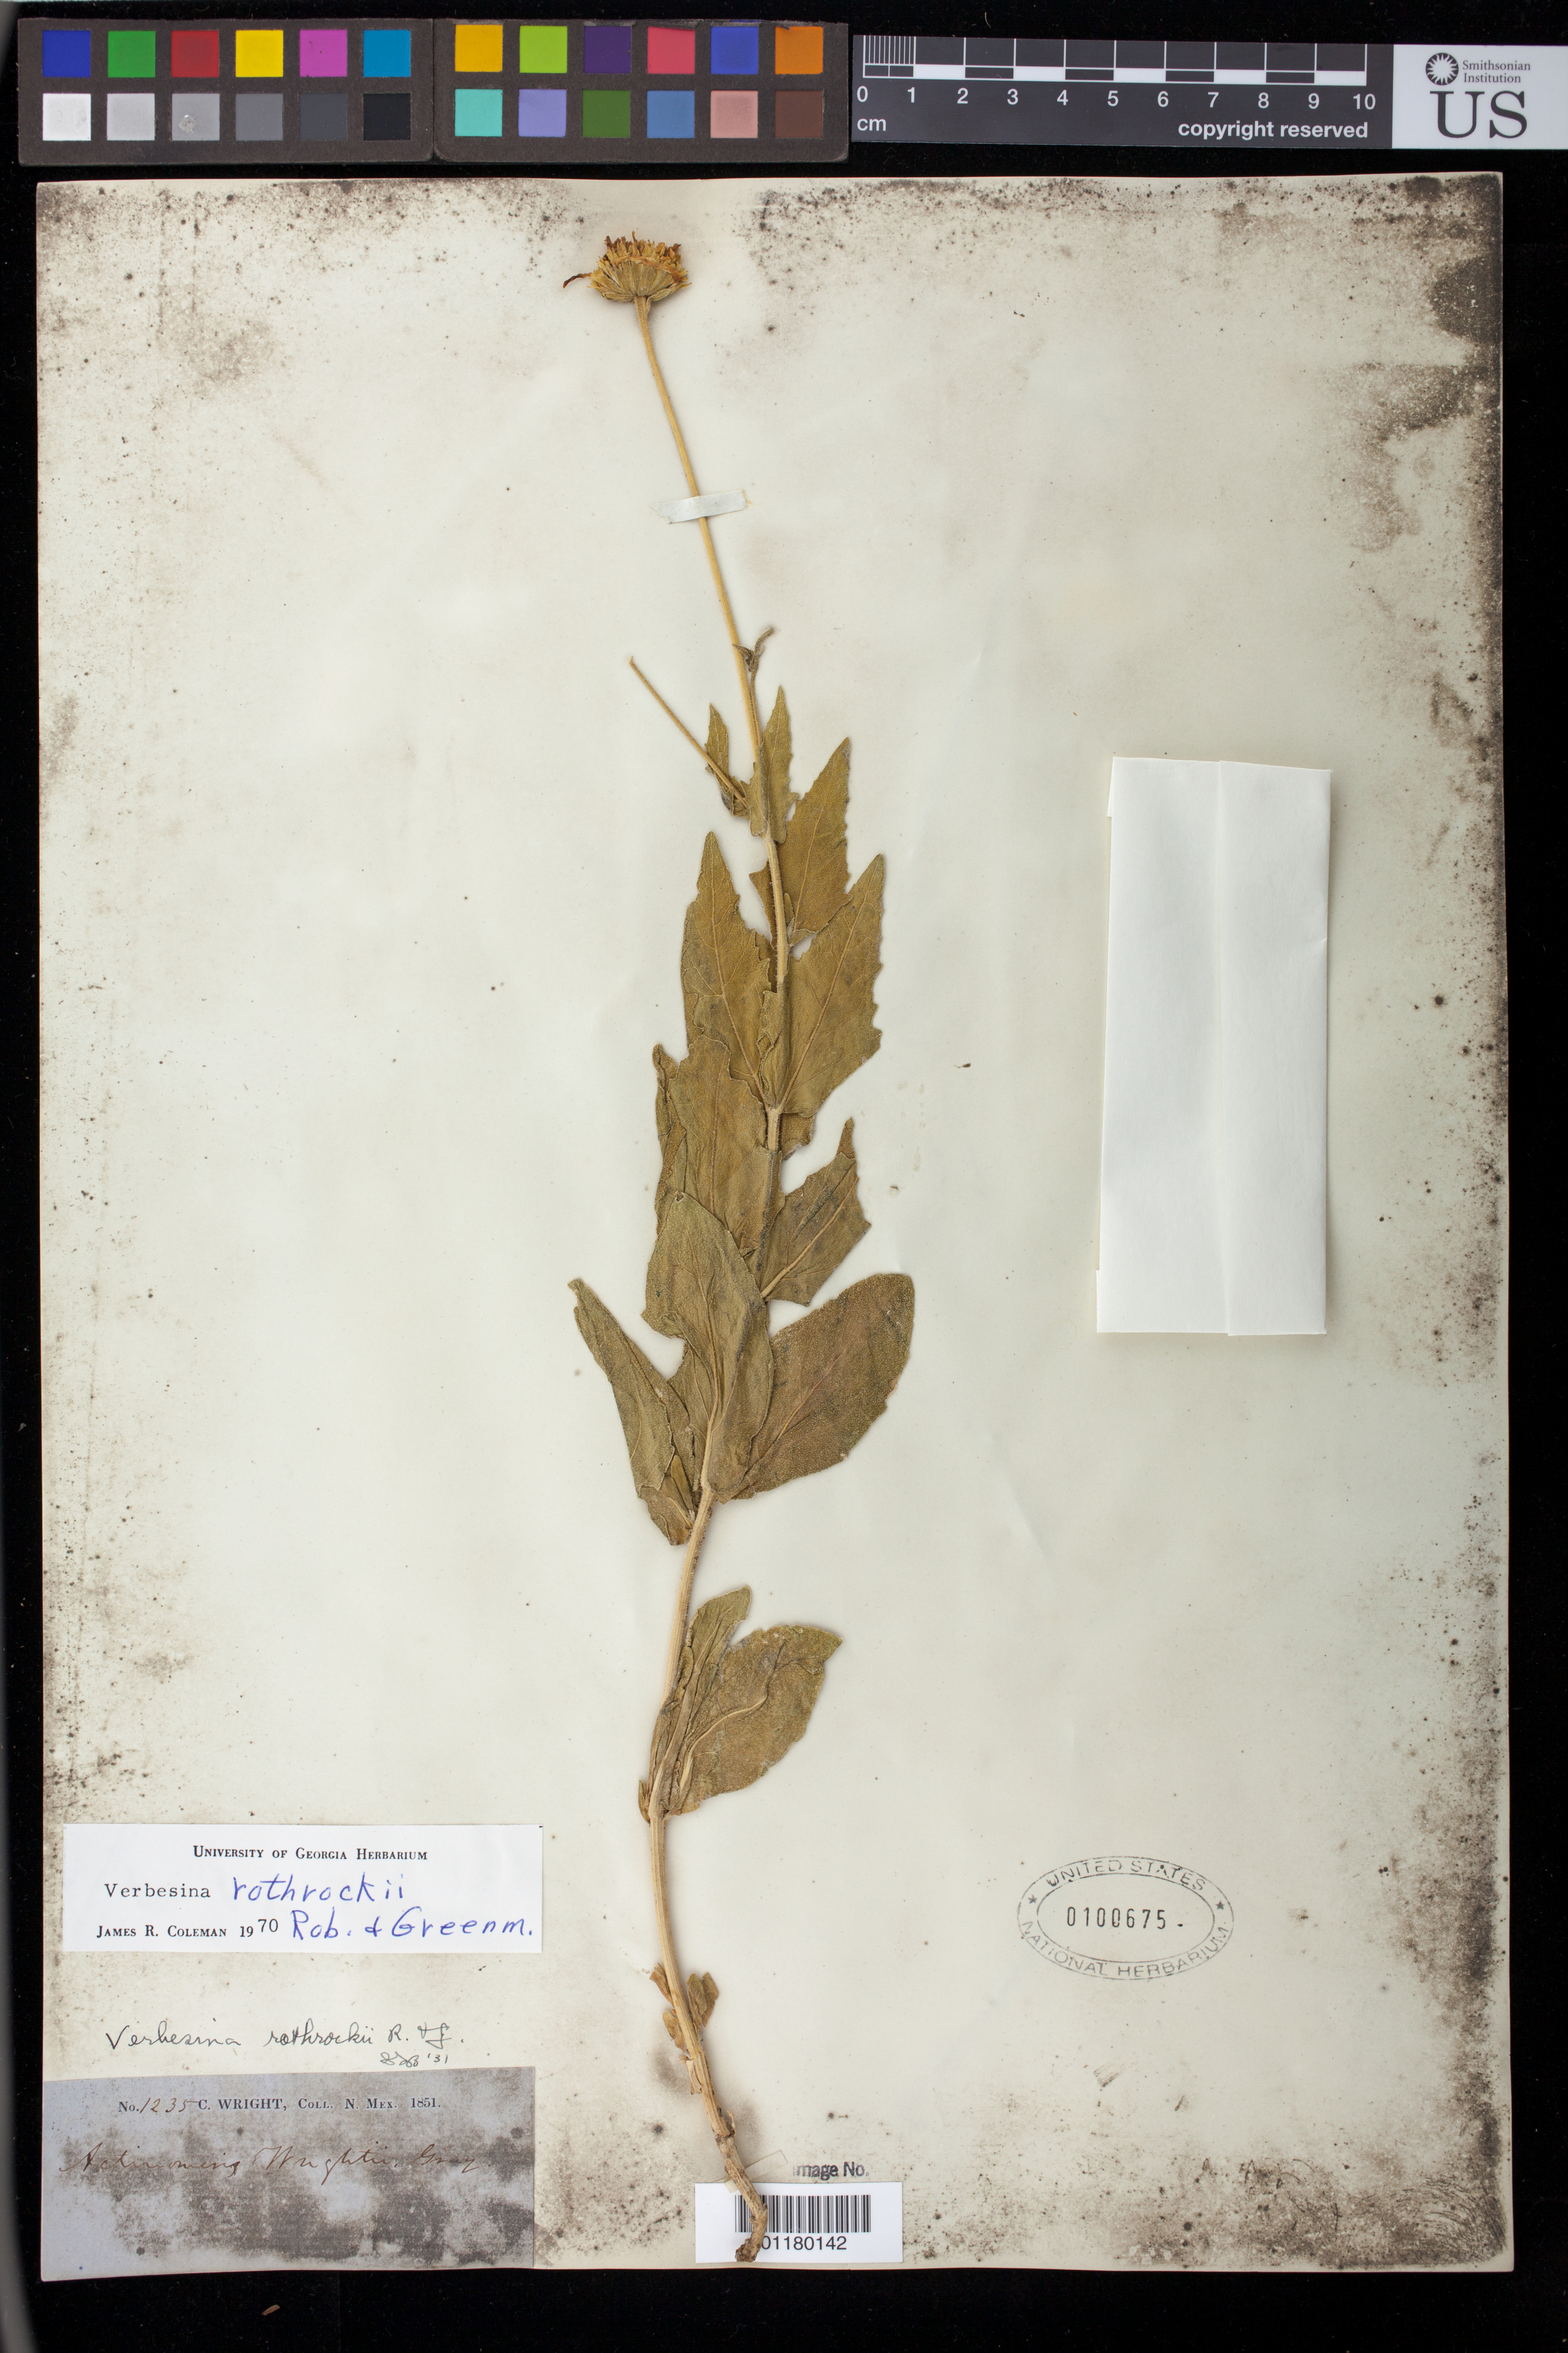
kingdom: Plantae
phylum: Tracheophyta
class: Magnoliopsida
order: Asterales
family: Asteraceae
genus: Verbesina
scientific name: Verbesina rothrockii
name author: B.L. Rob. & Greenm.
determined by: Coleman, J. R.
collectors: C. Wright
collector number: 1235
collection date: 1851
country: United States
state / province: New Mexico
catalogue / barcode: US 100675